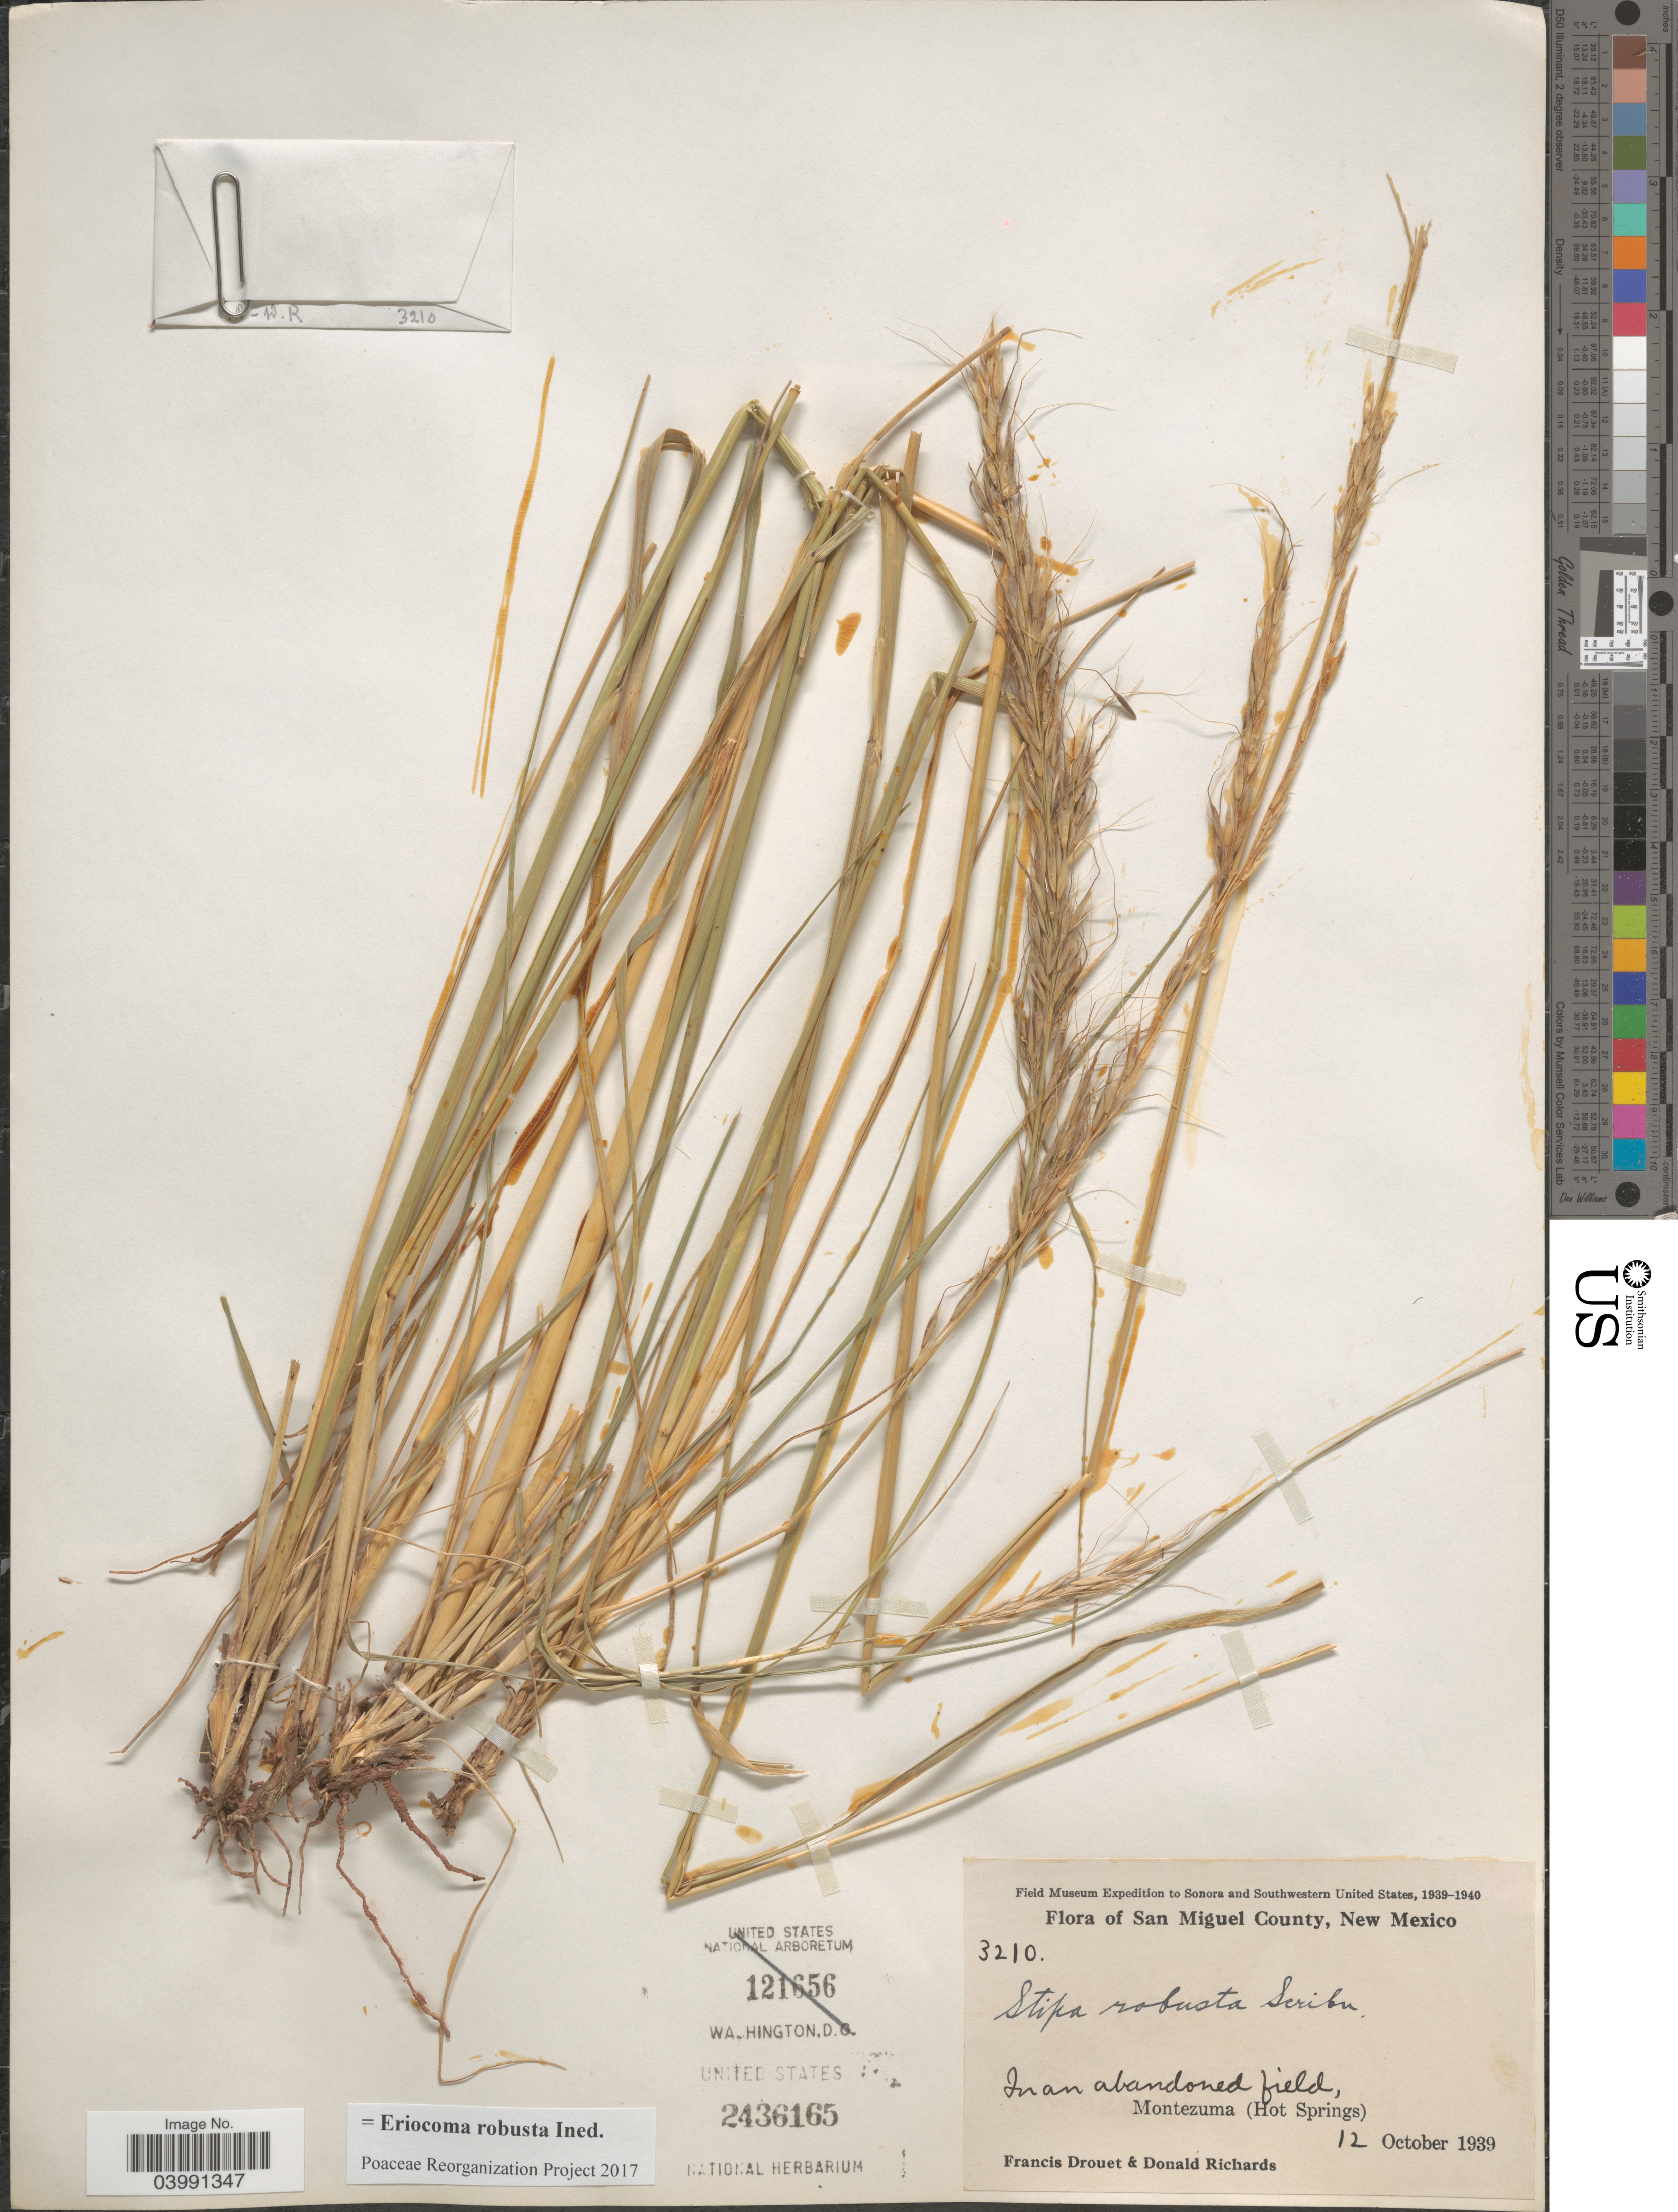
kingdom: Plantae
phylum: Tracheophyta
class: Liliopsida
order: Poales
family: Poaceae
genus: Eriocoma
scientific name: Eriocoma robusta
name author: (Vasey) Romasch.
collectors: F. E. Drouet & D. Richards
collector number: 3210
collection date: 1939-10-12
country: United States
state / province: New Mexico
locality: San Miguel County. Montezuma (Hot Springs).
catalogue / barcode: US 2436165